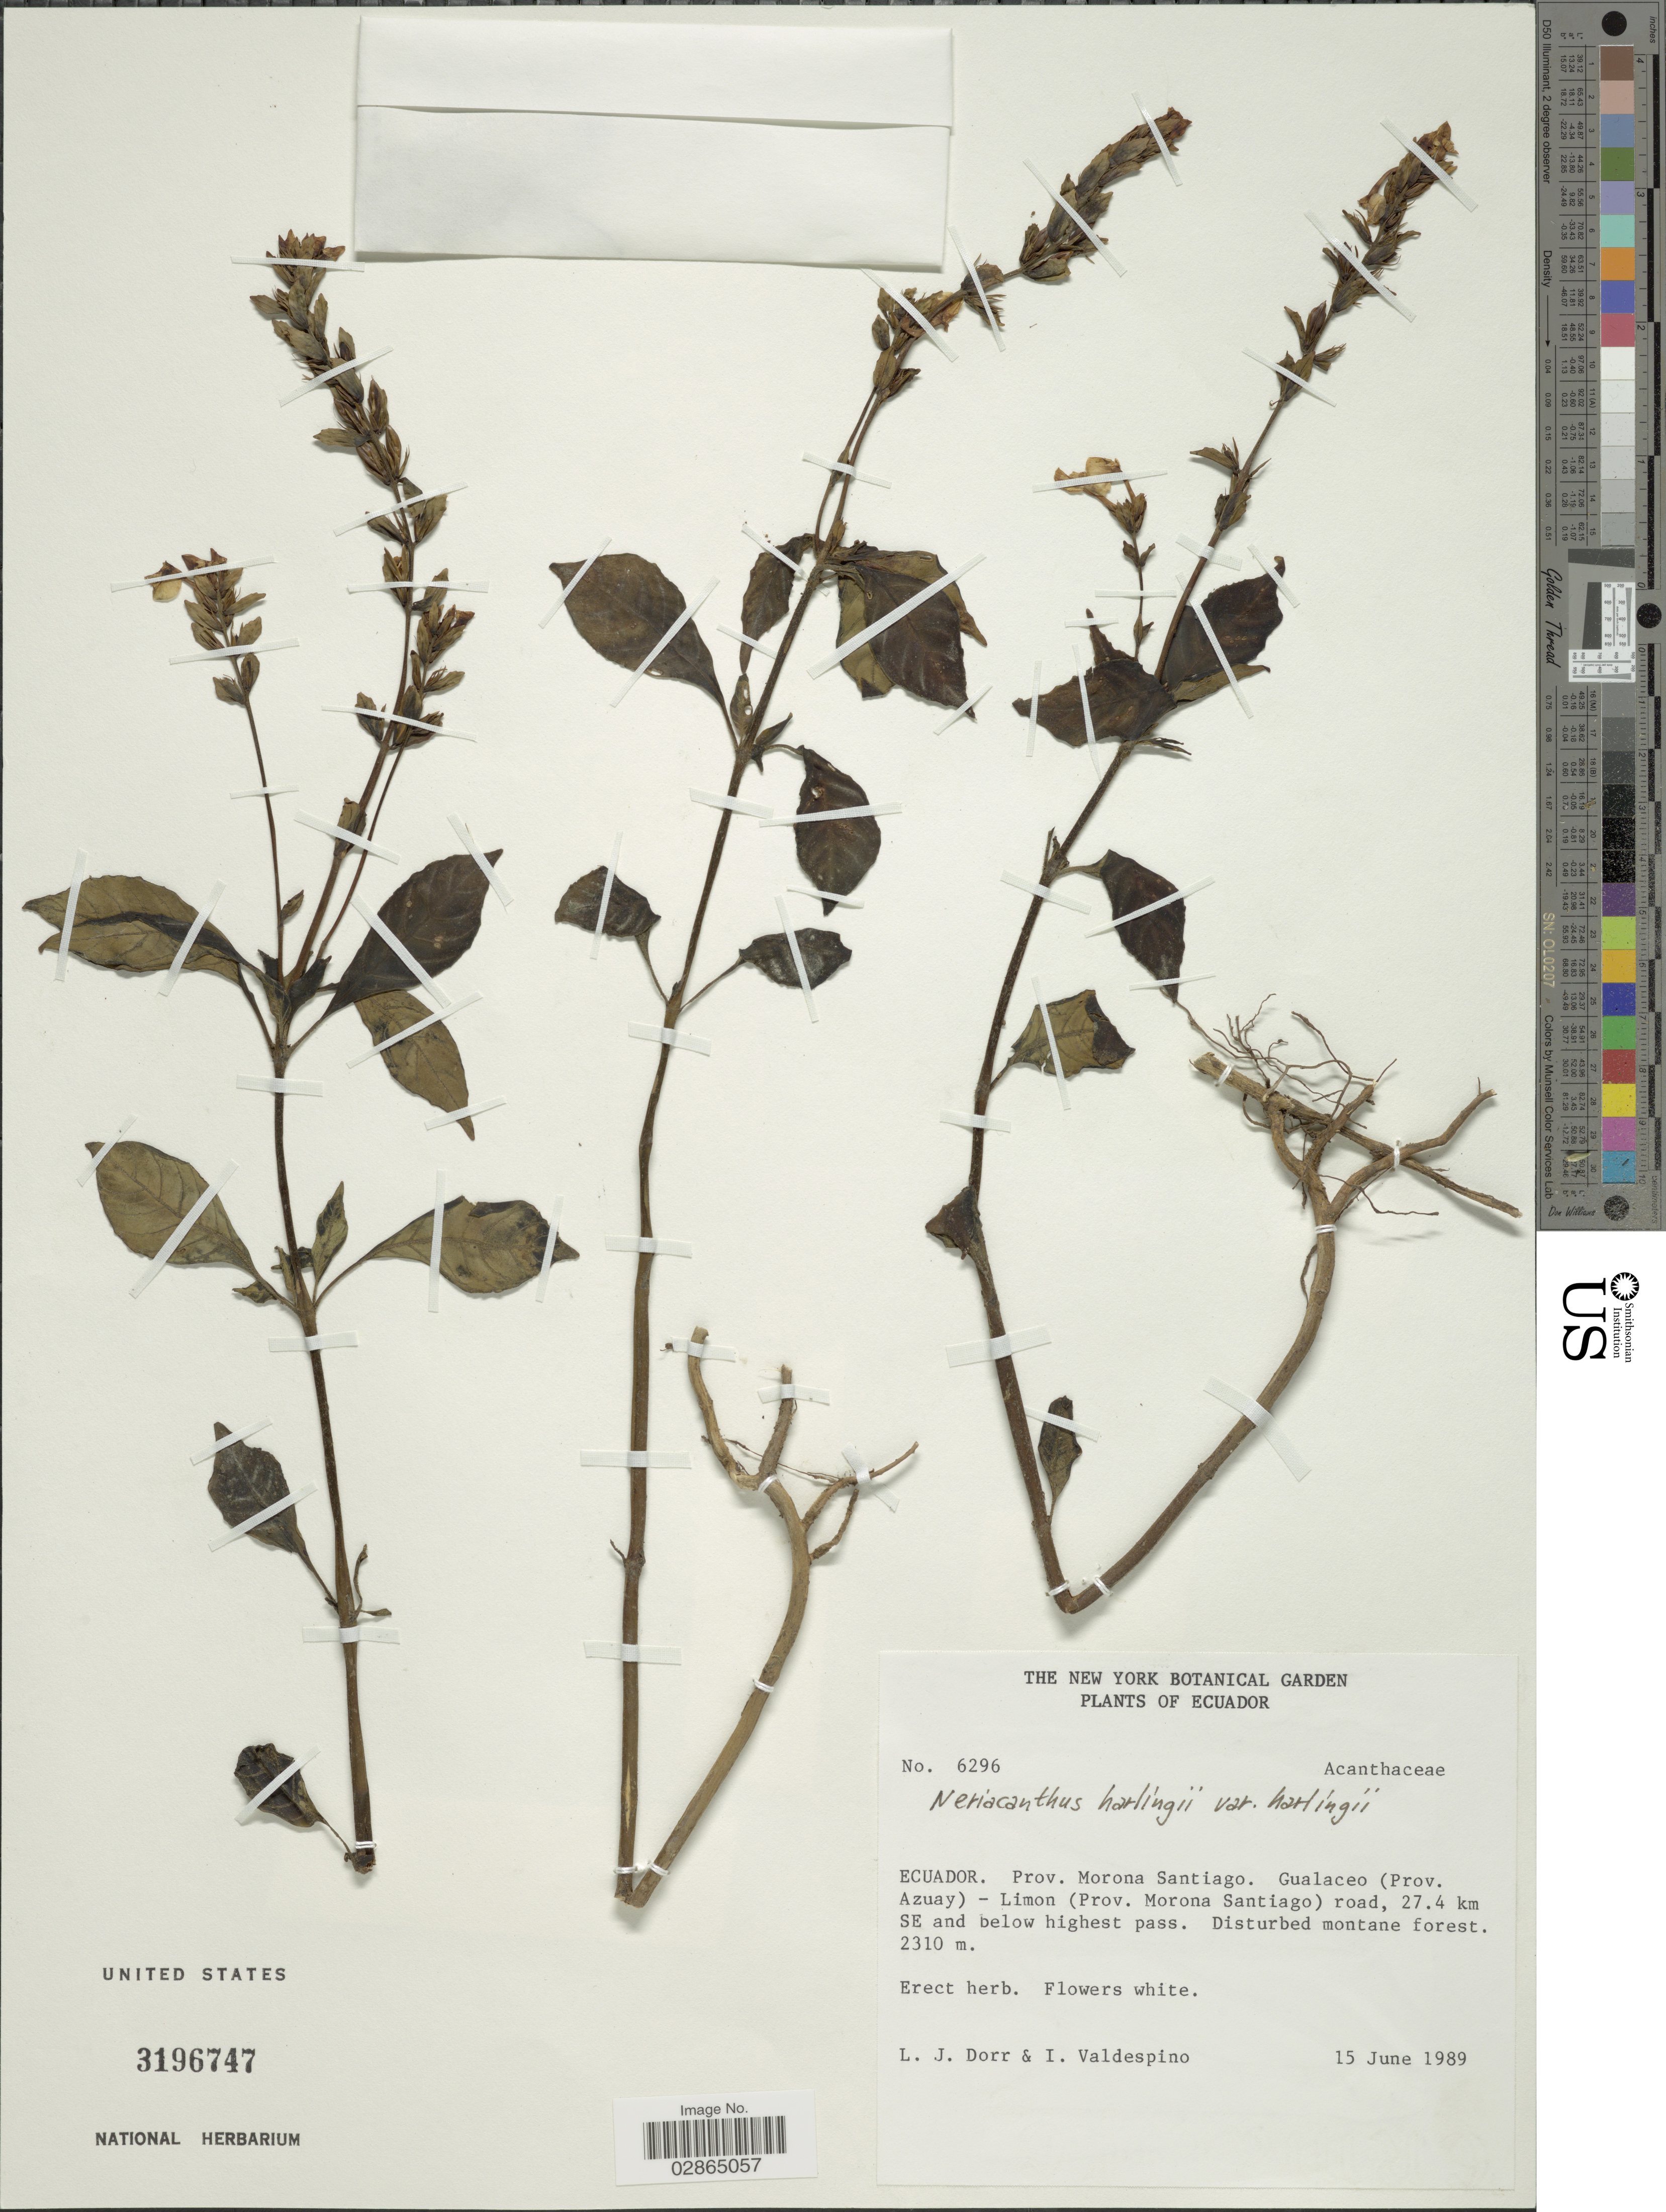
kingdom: Plantae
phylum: Tracheophyta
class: Magnoliopsida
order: Lamiales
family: Acanthaceae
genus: Neriacanthus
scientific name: Neriacanthus harlingii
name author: Wassh.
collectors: L. J. Dorr & I. A. Valdespino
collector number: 6296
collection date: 1989-06-15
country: Ecuador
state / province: Morona-Santiago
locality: Gualaceo (Prov. Azuay) - Limon (Prov. Morona Santiago) road, 27.4 km SE and below highest pass.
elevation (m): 2310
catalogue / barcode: US 3196747